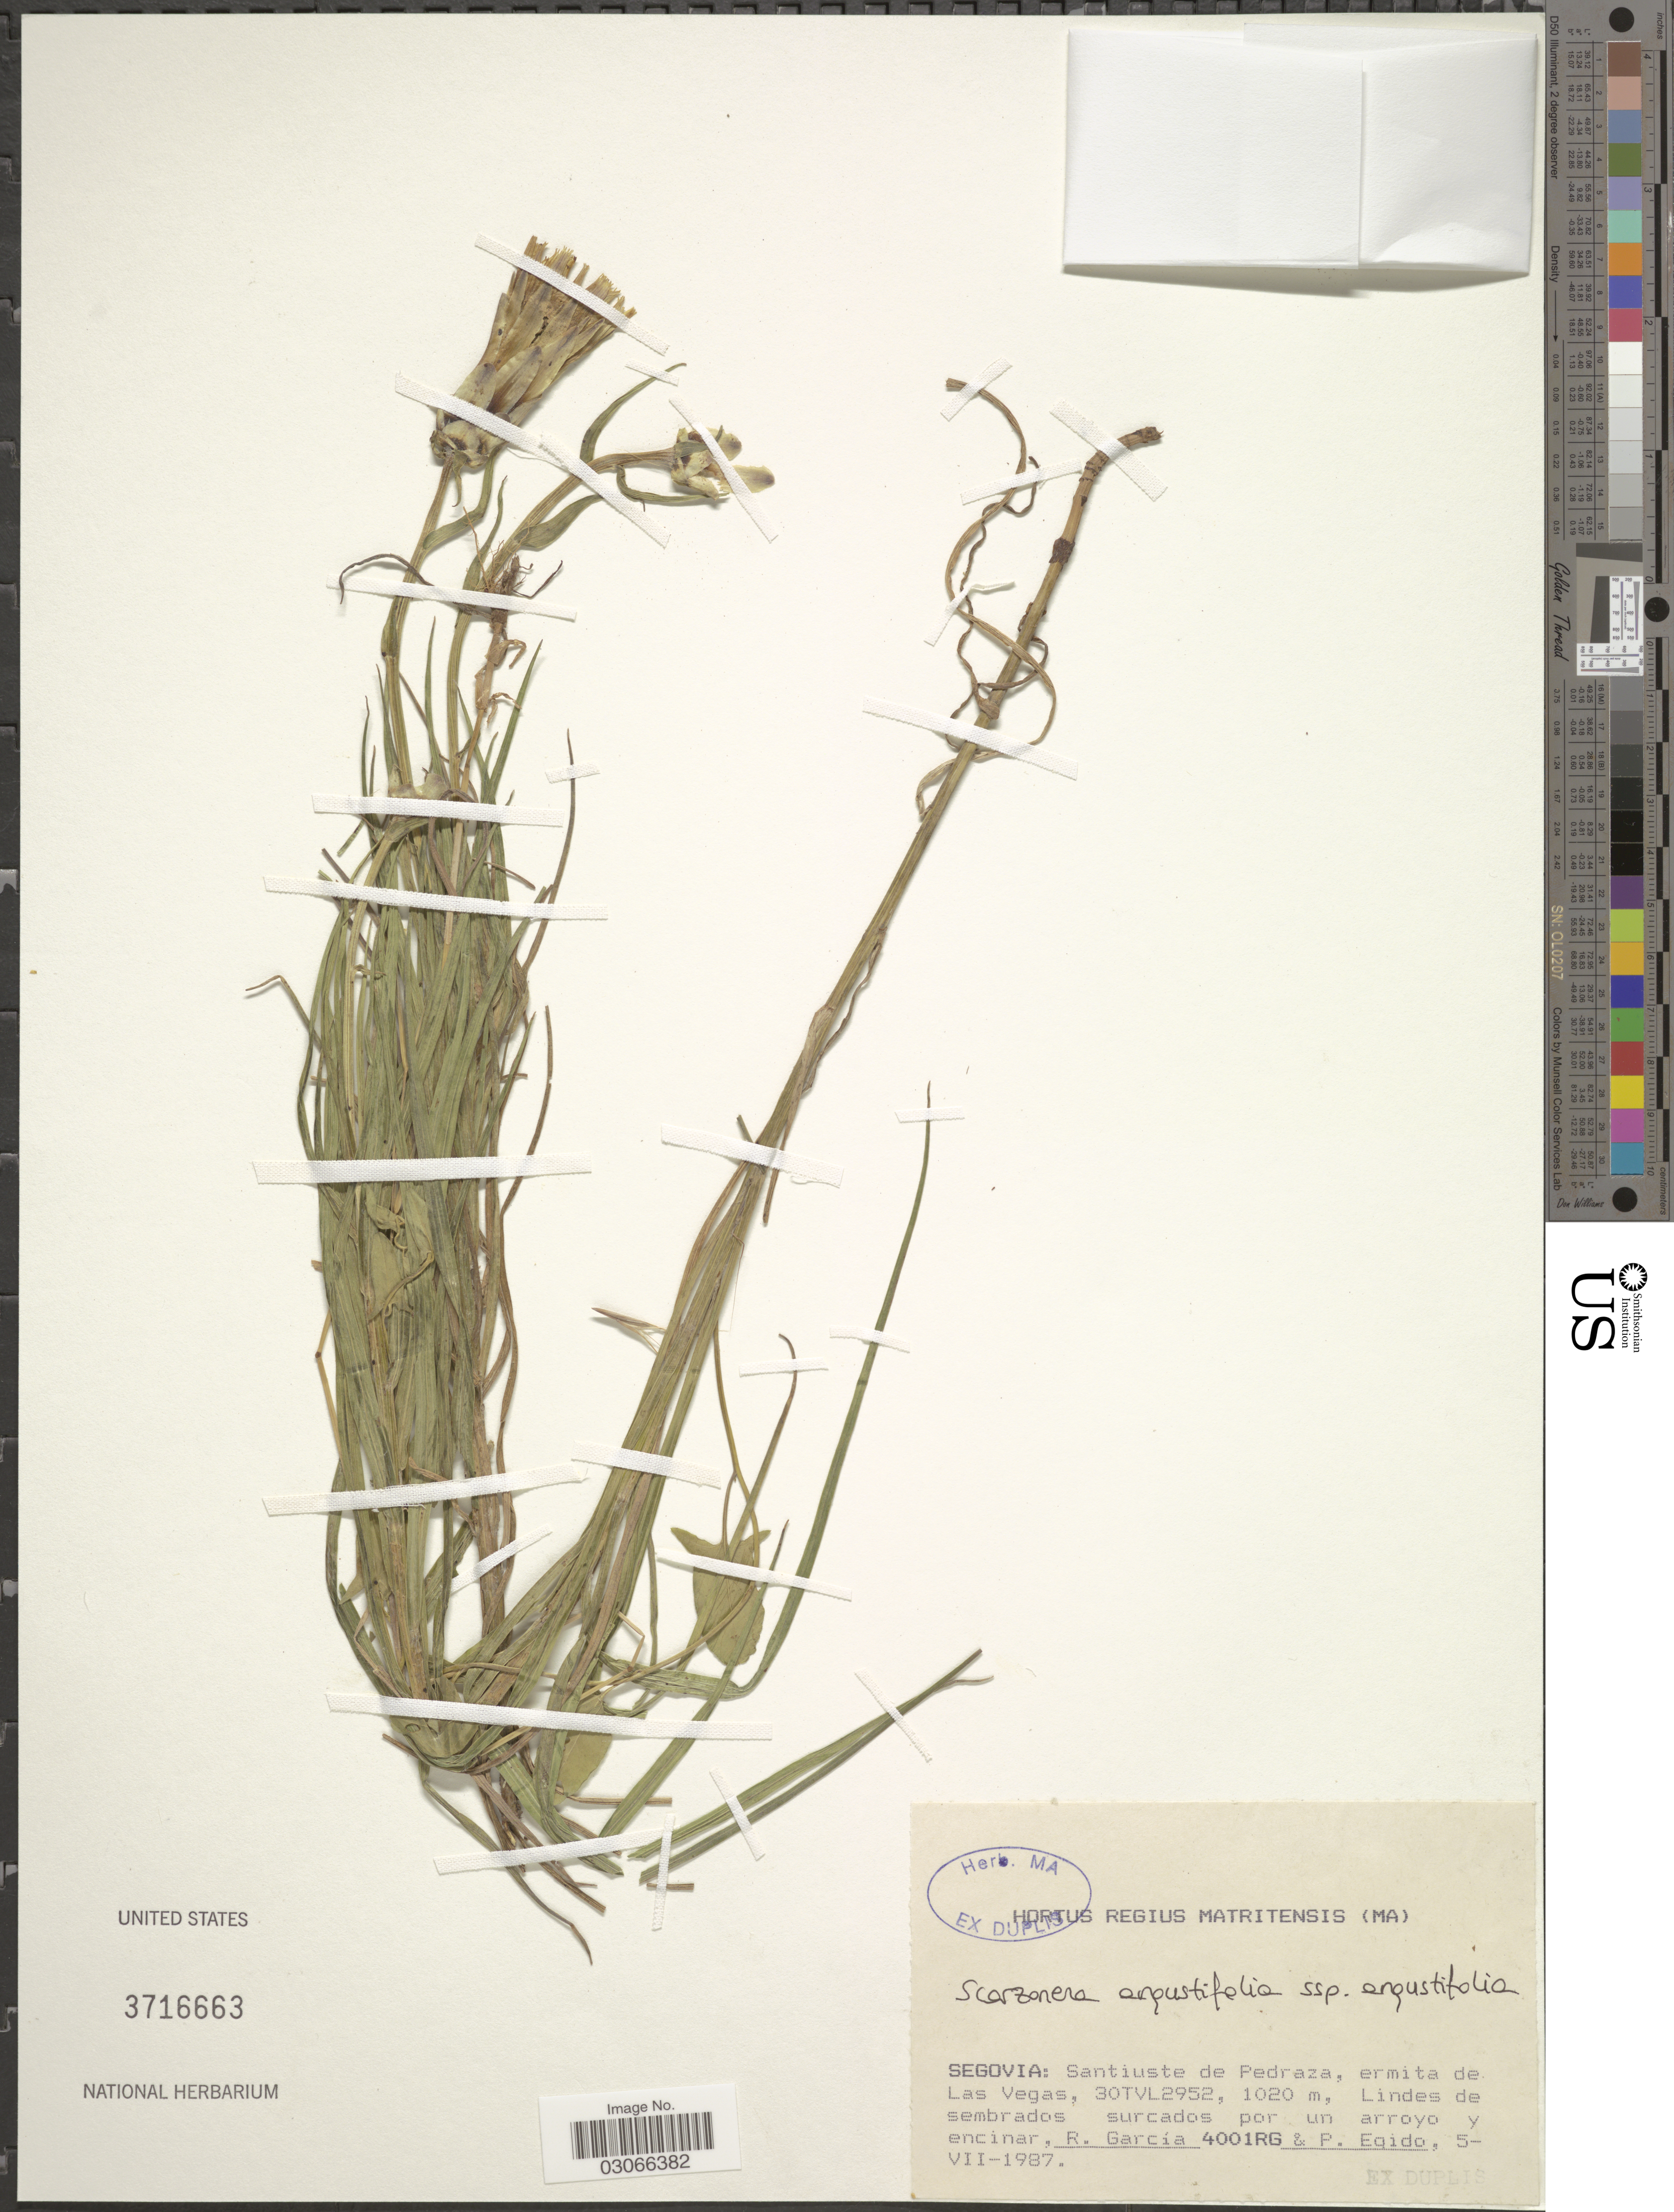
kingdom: Plantae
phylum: Tracheophyta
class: Magnoliopsida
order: Asterales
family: Asteraceae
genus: Scorzonera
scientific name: Scorzonera angustifolia subsp. angustifolia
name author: L.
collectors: R. García & P. Eqido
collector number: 4001RG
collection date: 1987-07-05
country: Spain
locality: Segovia: Santiuste de Pedraza, ermita de Las Vegas, 30TVL2952.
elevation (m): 1020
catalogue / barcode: US 3716663